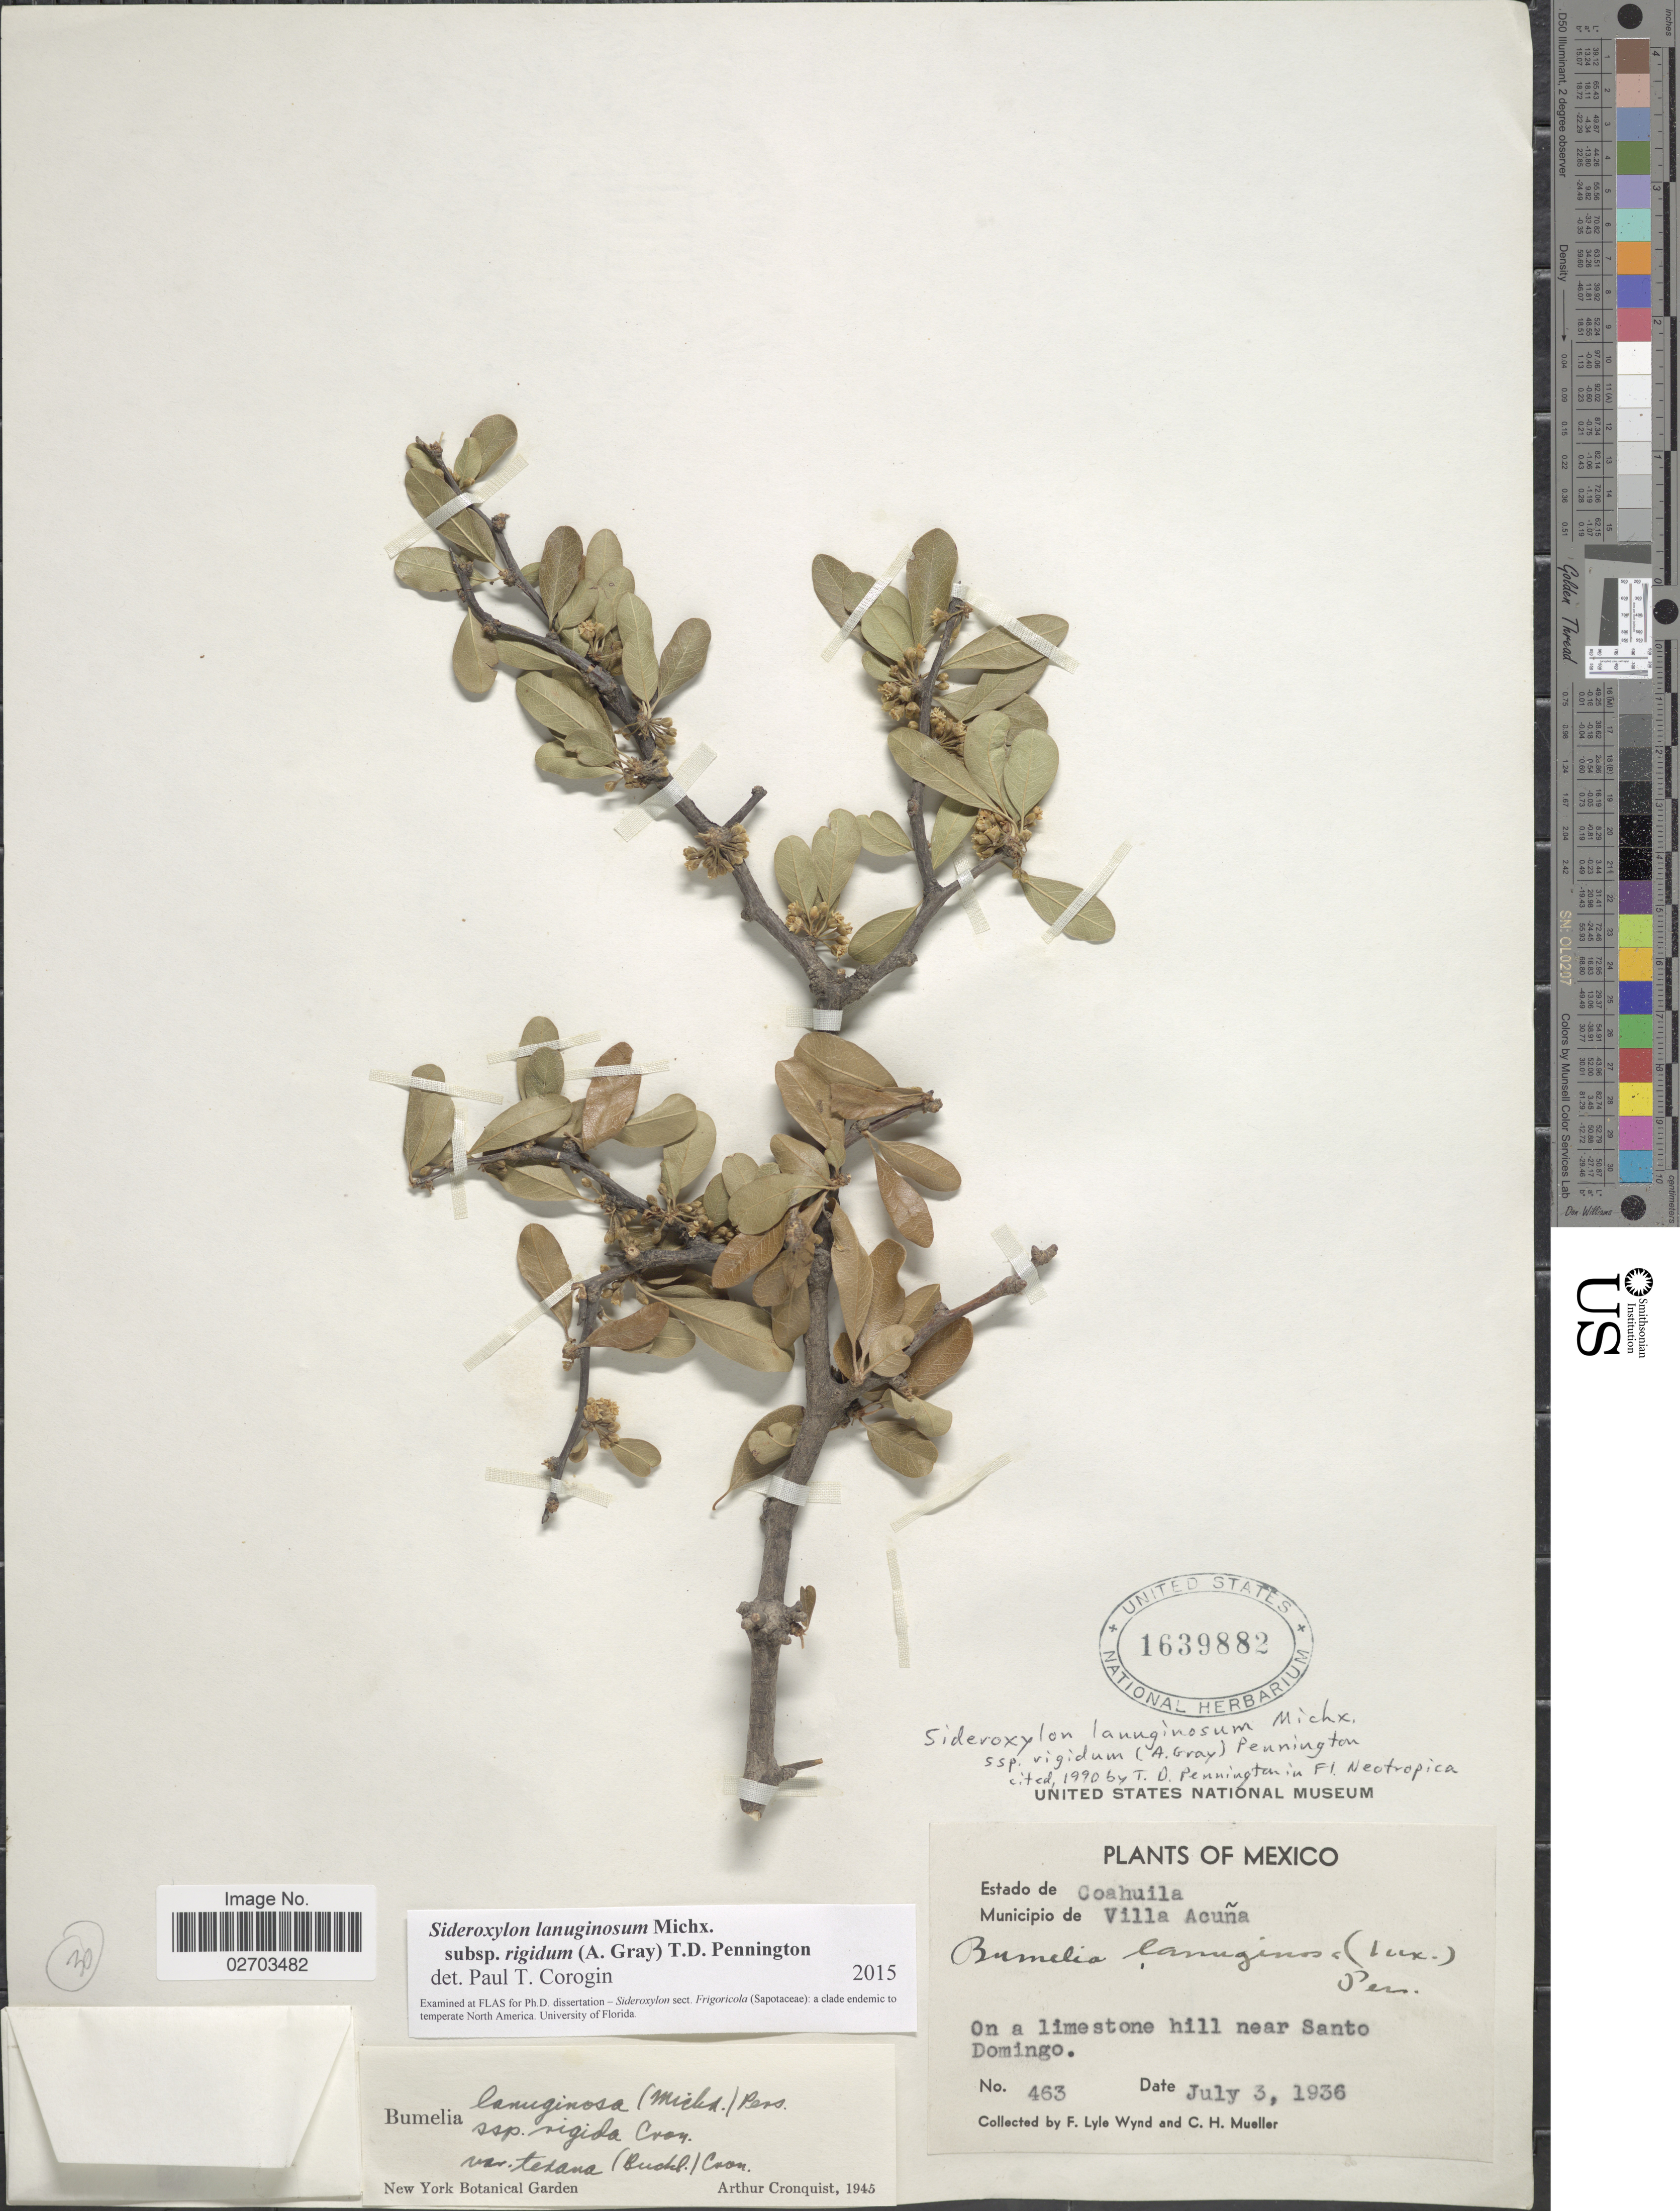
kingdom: Plantae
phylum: Tracheophyta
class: Magnoliopsida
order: Ericales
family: Sapotaceae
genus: Sideroxylon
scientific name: Sideroxylon lanuginosum subsp. rigidum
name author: (A. Gray) T.D. Penn.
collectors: F. L. Wynd & C. H. Mueller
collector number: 463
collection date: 1936-07-03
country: Mexico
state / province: Coahuila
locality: Municipio de Villa Acuna, on a limestone hill near Santo Domingo.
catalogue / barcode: US 1639882